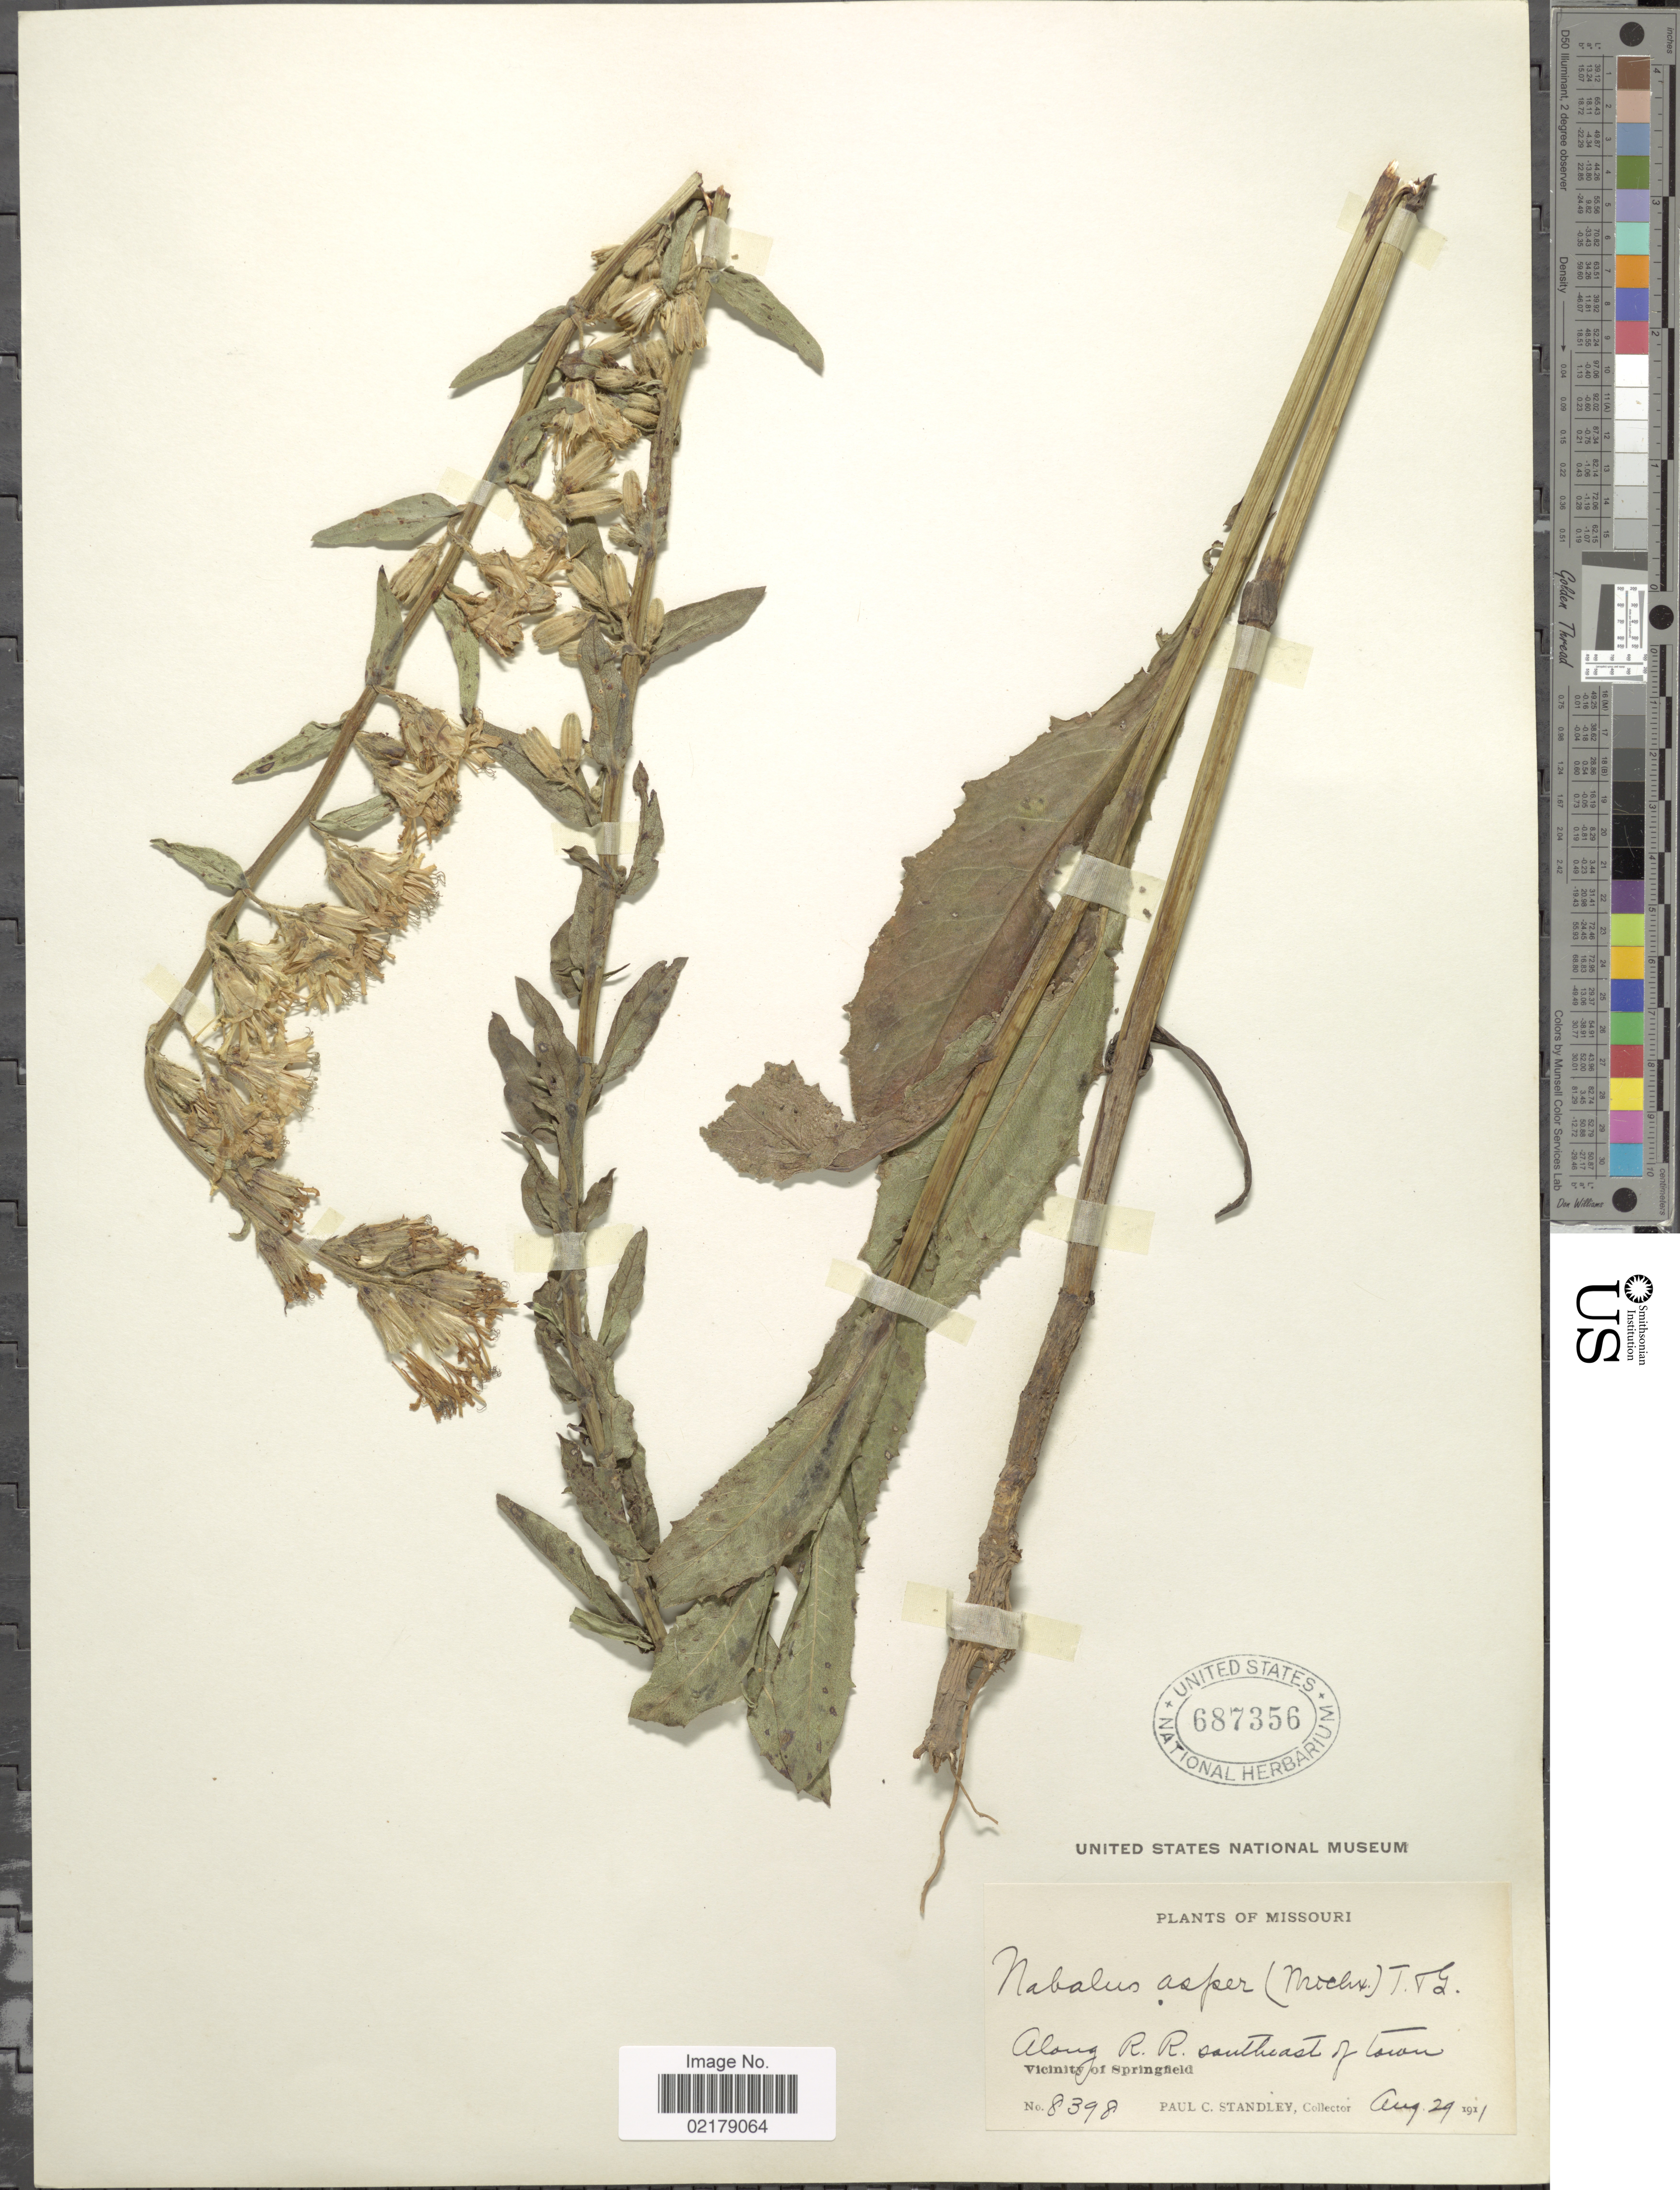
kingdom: Plantae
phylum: Tracheophyta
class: Magnoliopsida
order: Asterales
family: Asteraceae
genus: Nabalus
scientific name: Nabalus asper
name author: (Michx.) Torr. & A. Gray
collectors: P. C. Standley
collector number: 8398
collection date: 1911-08-29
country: United States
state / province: Missouri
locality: Along R.R. southeast of town, Vicinity of Springfield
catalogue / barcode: US 687356